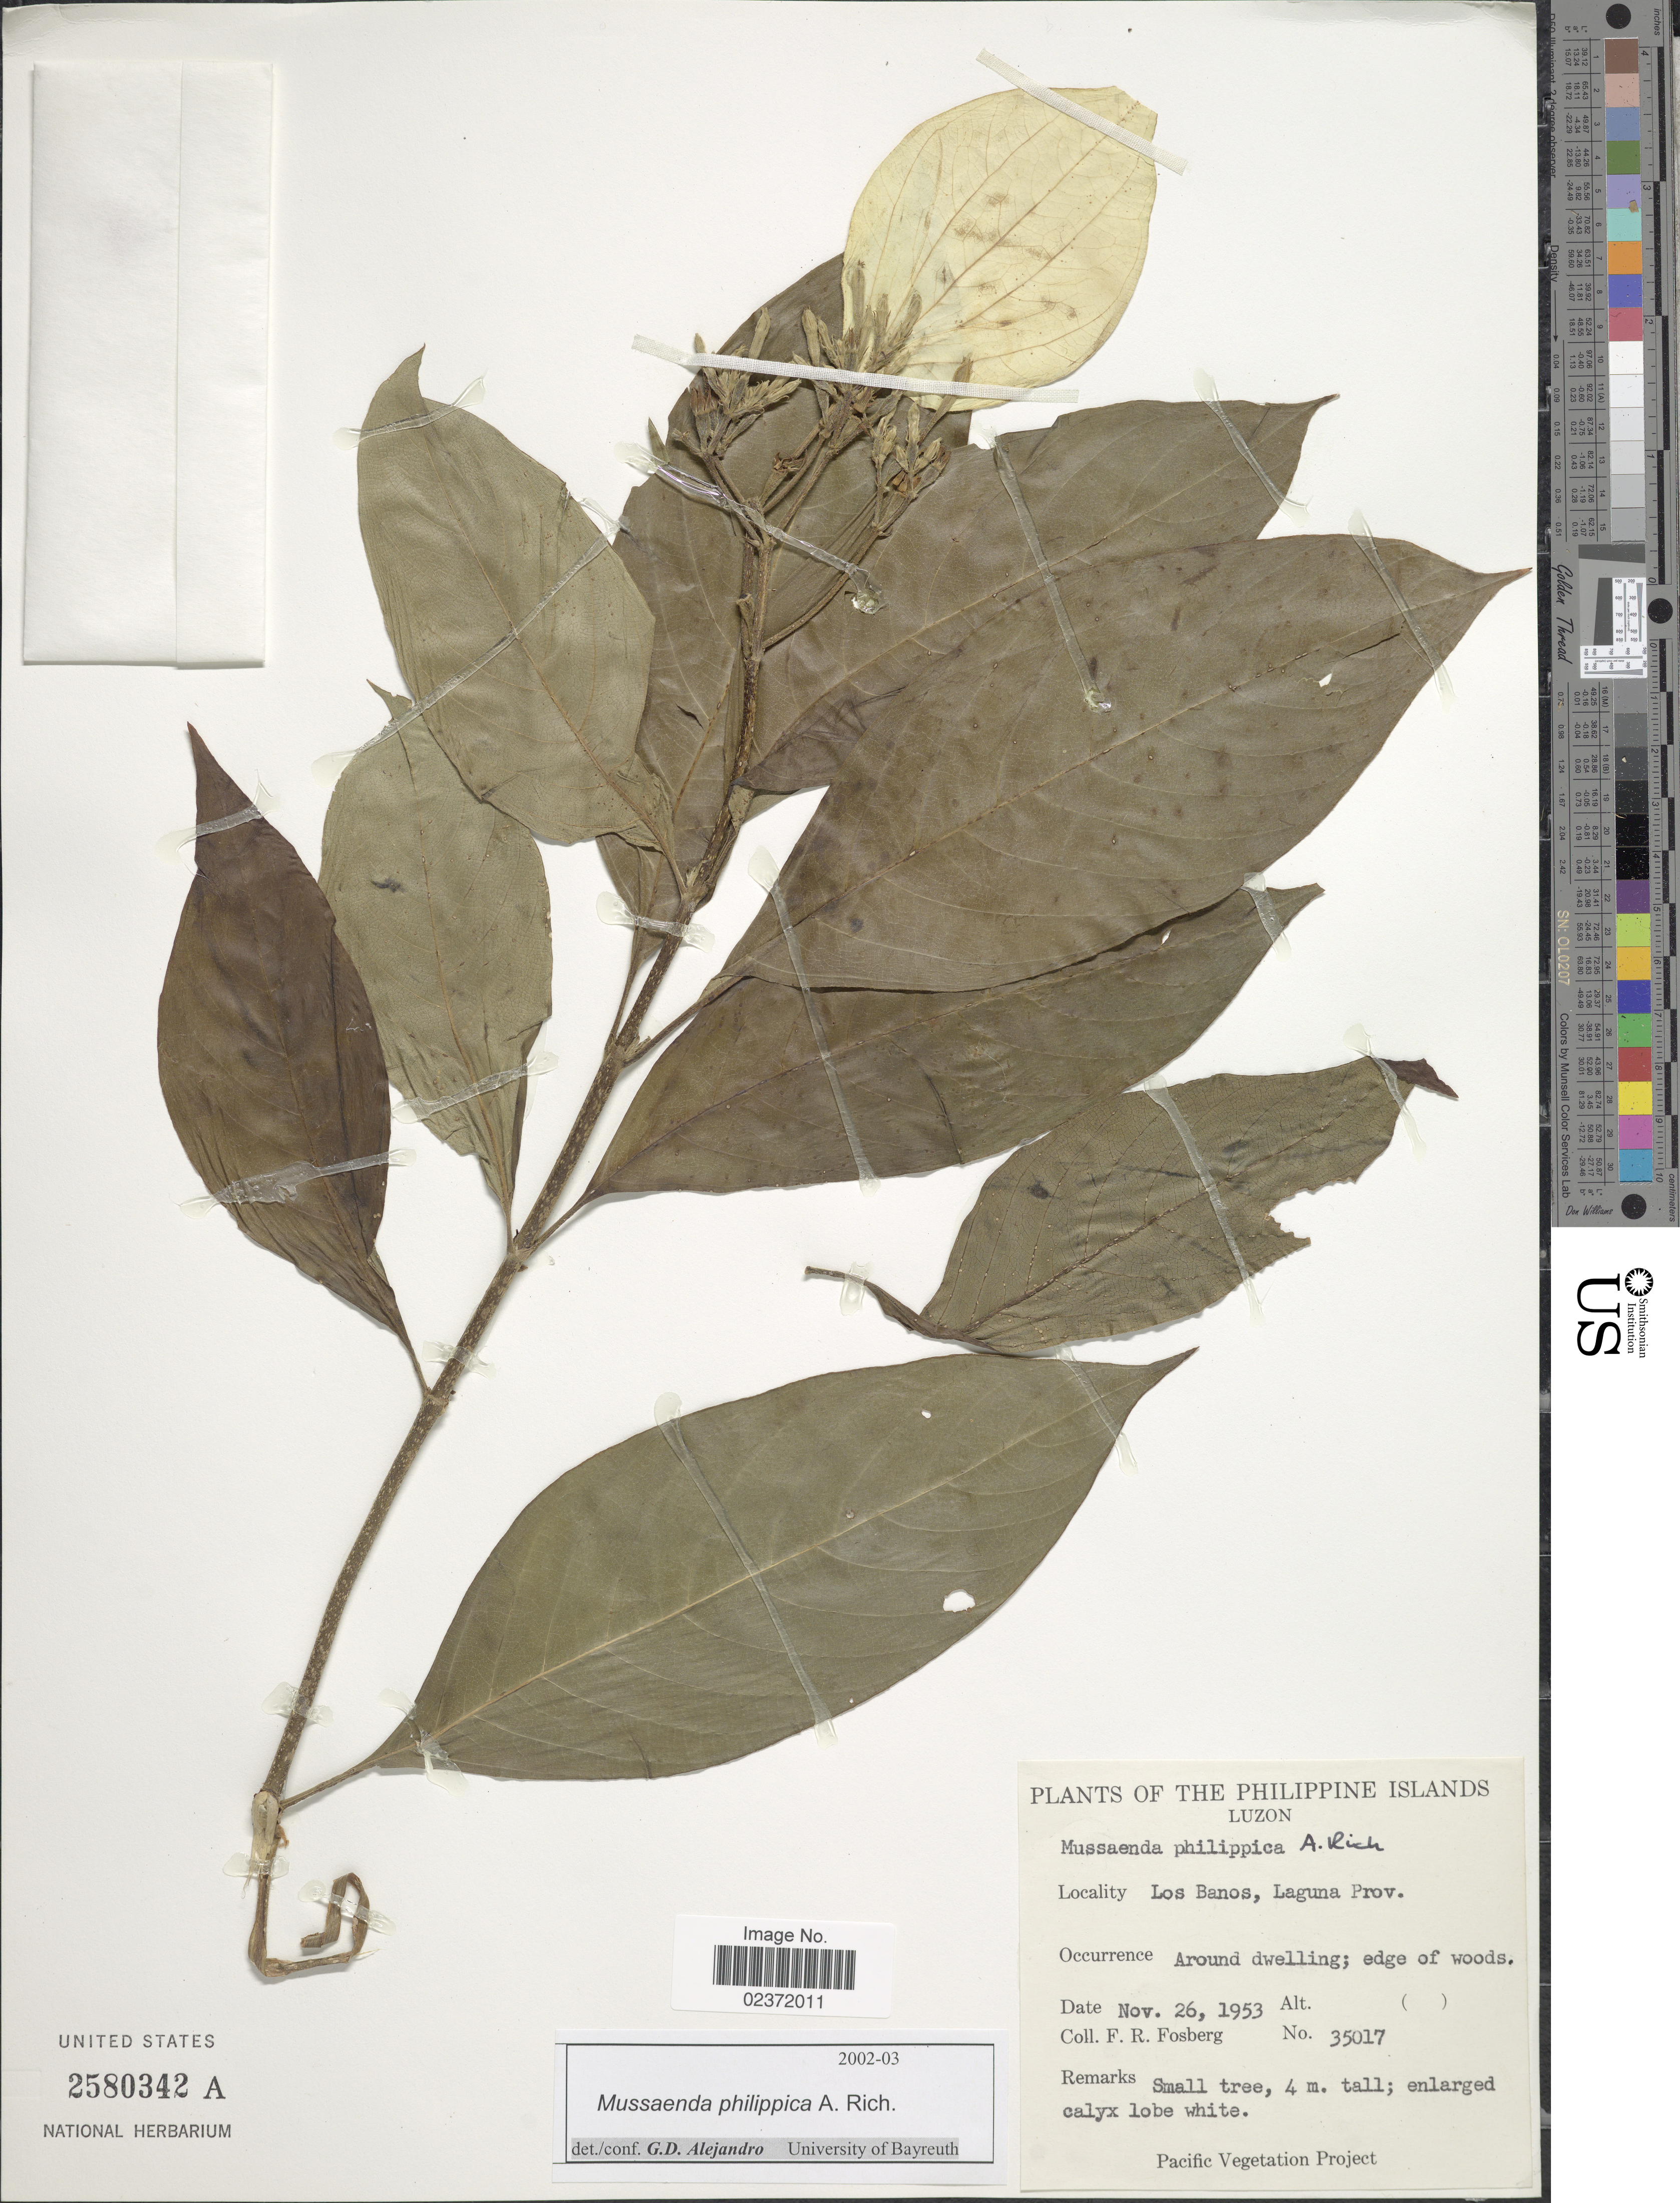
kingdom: Plantae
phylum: Tracheophyta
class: Magnoliopsida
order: Gentianales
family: Rubiaceae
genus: Mussaenda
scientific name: Mussaenda philippica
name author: A. Rich.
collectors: F. R. Fosberg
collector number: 35017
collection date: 1953-11-26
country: Philippines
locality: Los Banos, Laguna Prov.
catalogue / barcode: US 2580342A